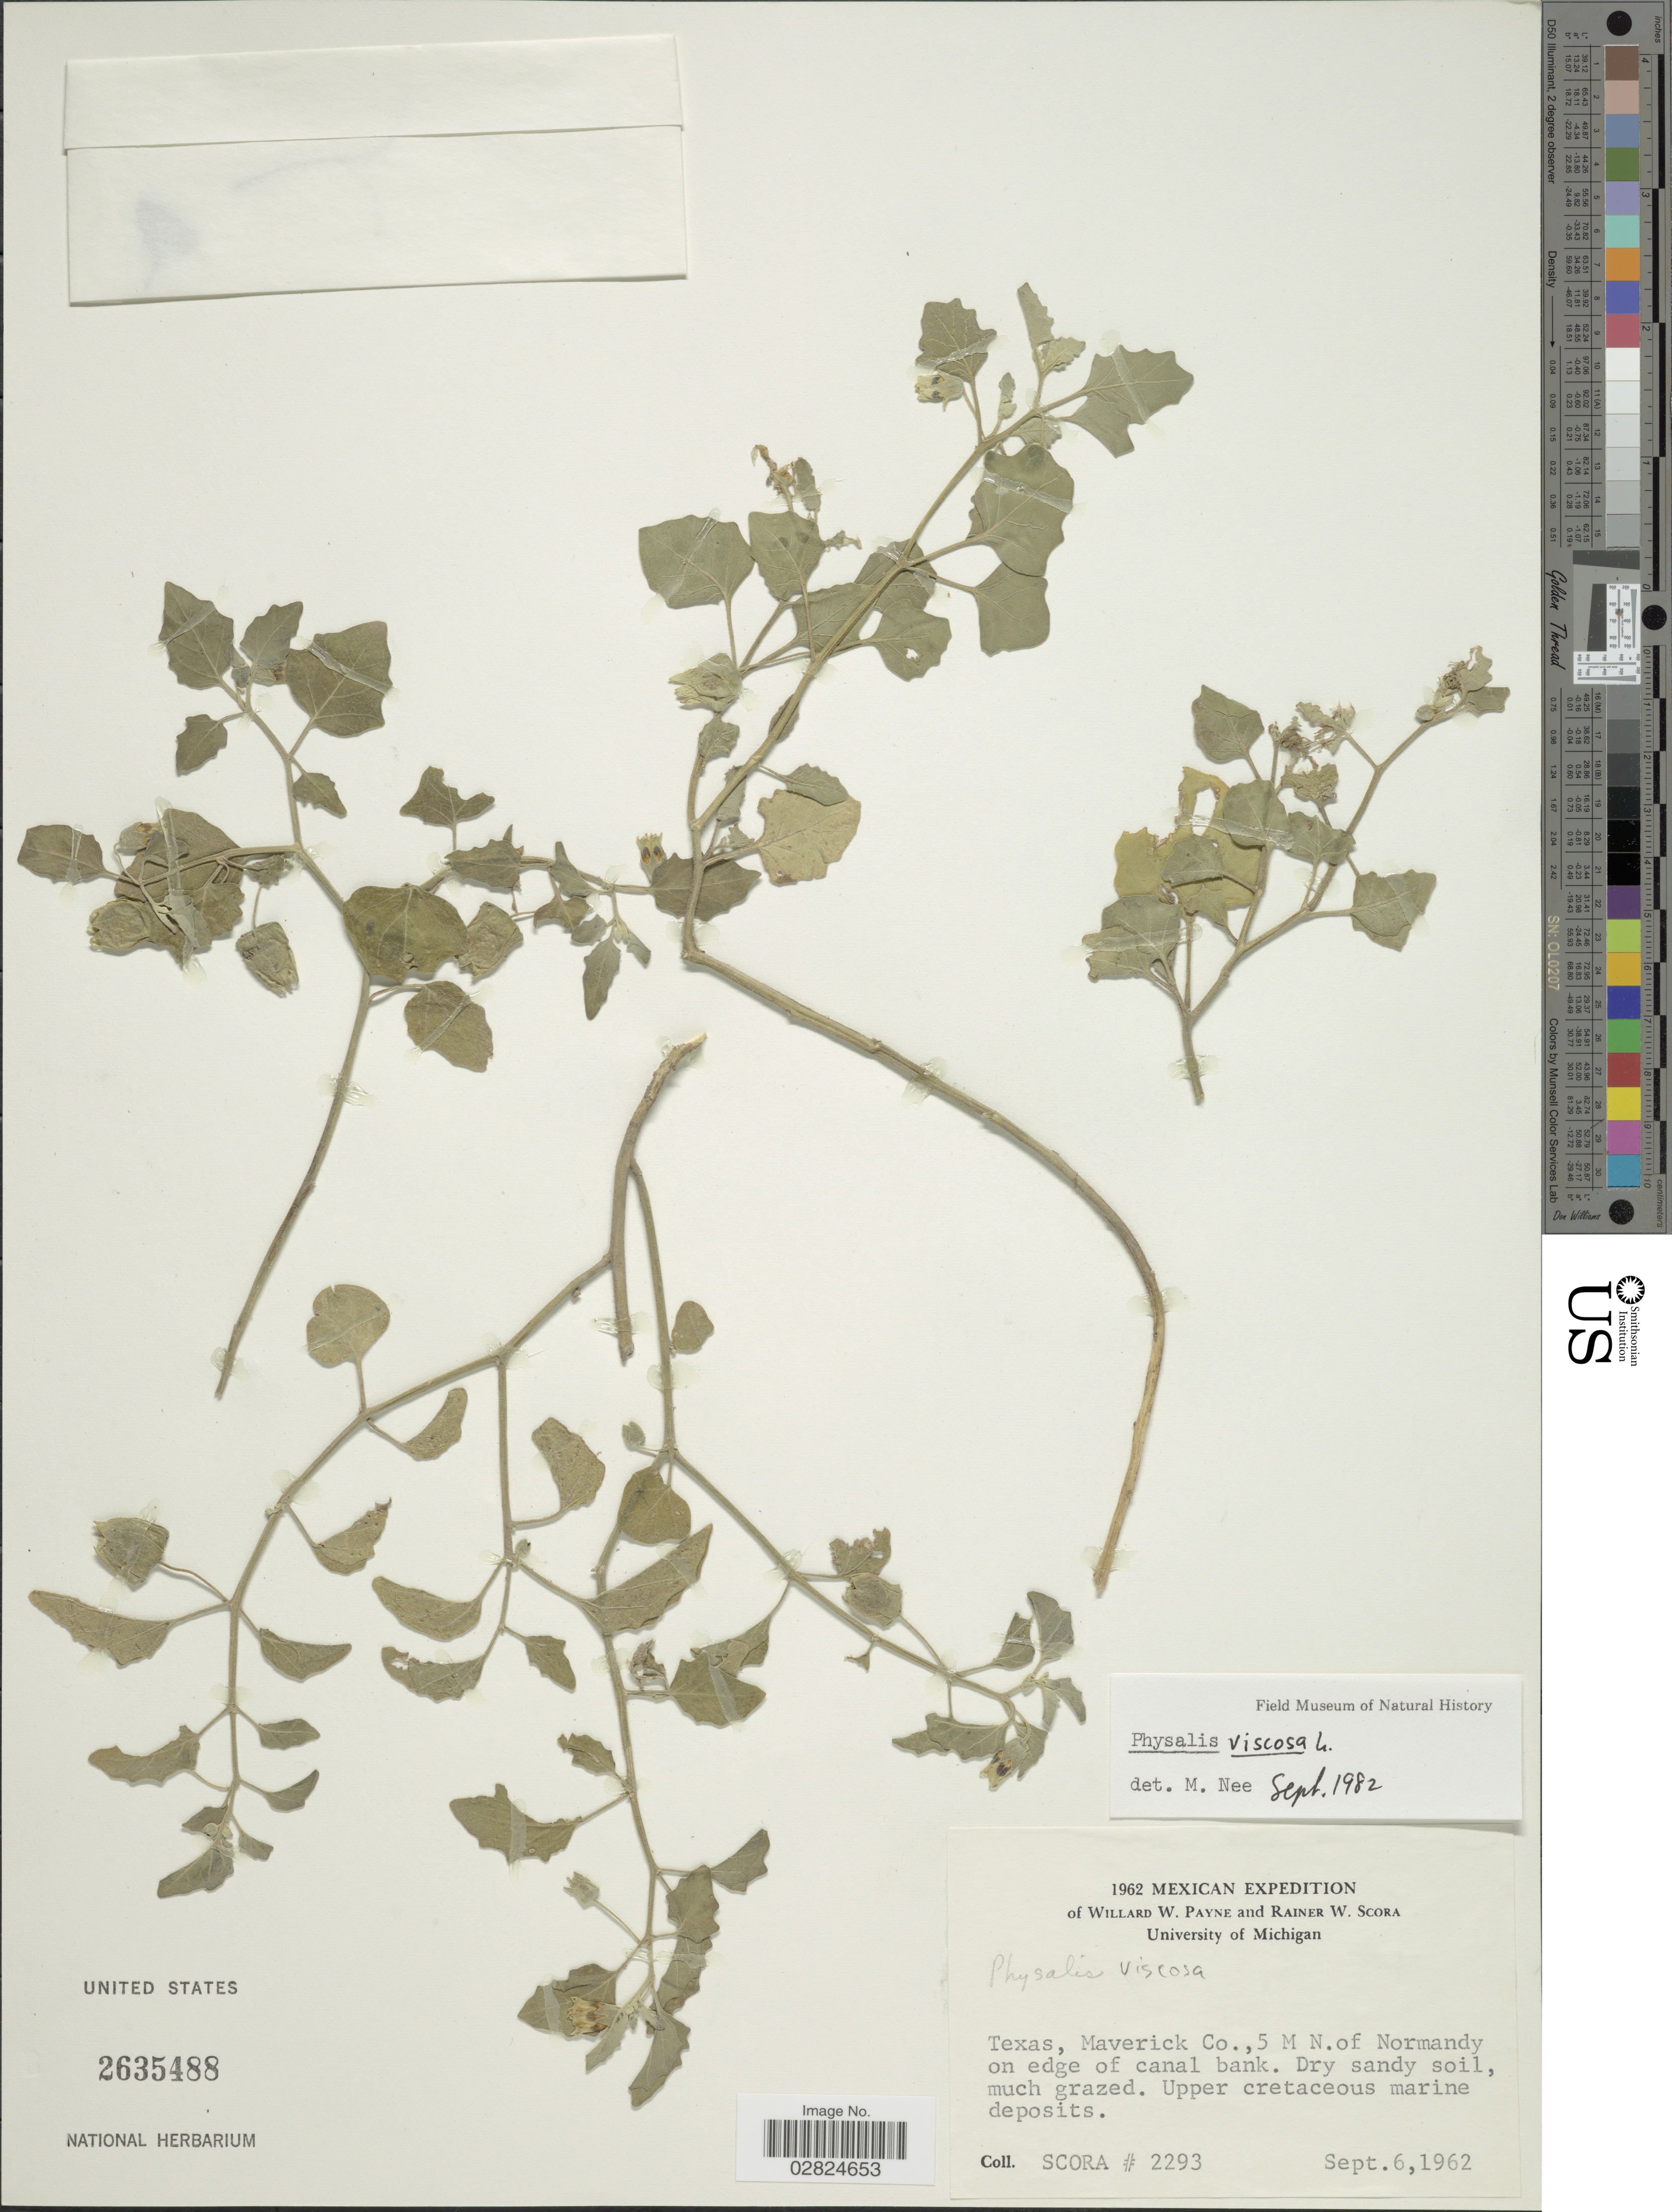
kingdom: Plantae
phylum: Tracheophyta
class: Magnoliopsida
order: Solanales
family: Solanaceae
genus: Physalis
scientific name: Physalis cinerascens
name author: (Dunal) Hitchc.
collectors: R. Scora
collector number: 2293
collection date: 1962-09-06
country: United States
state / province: Texas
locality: Maverick Co., 5 M N. of Normandy on edge canal bank.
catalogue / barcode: US 2635488